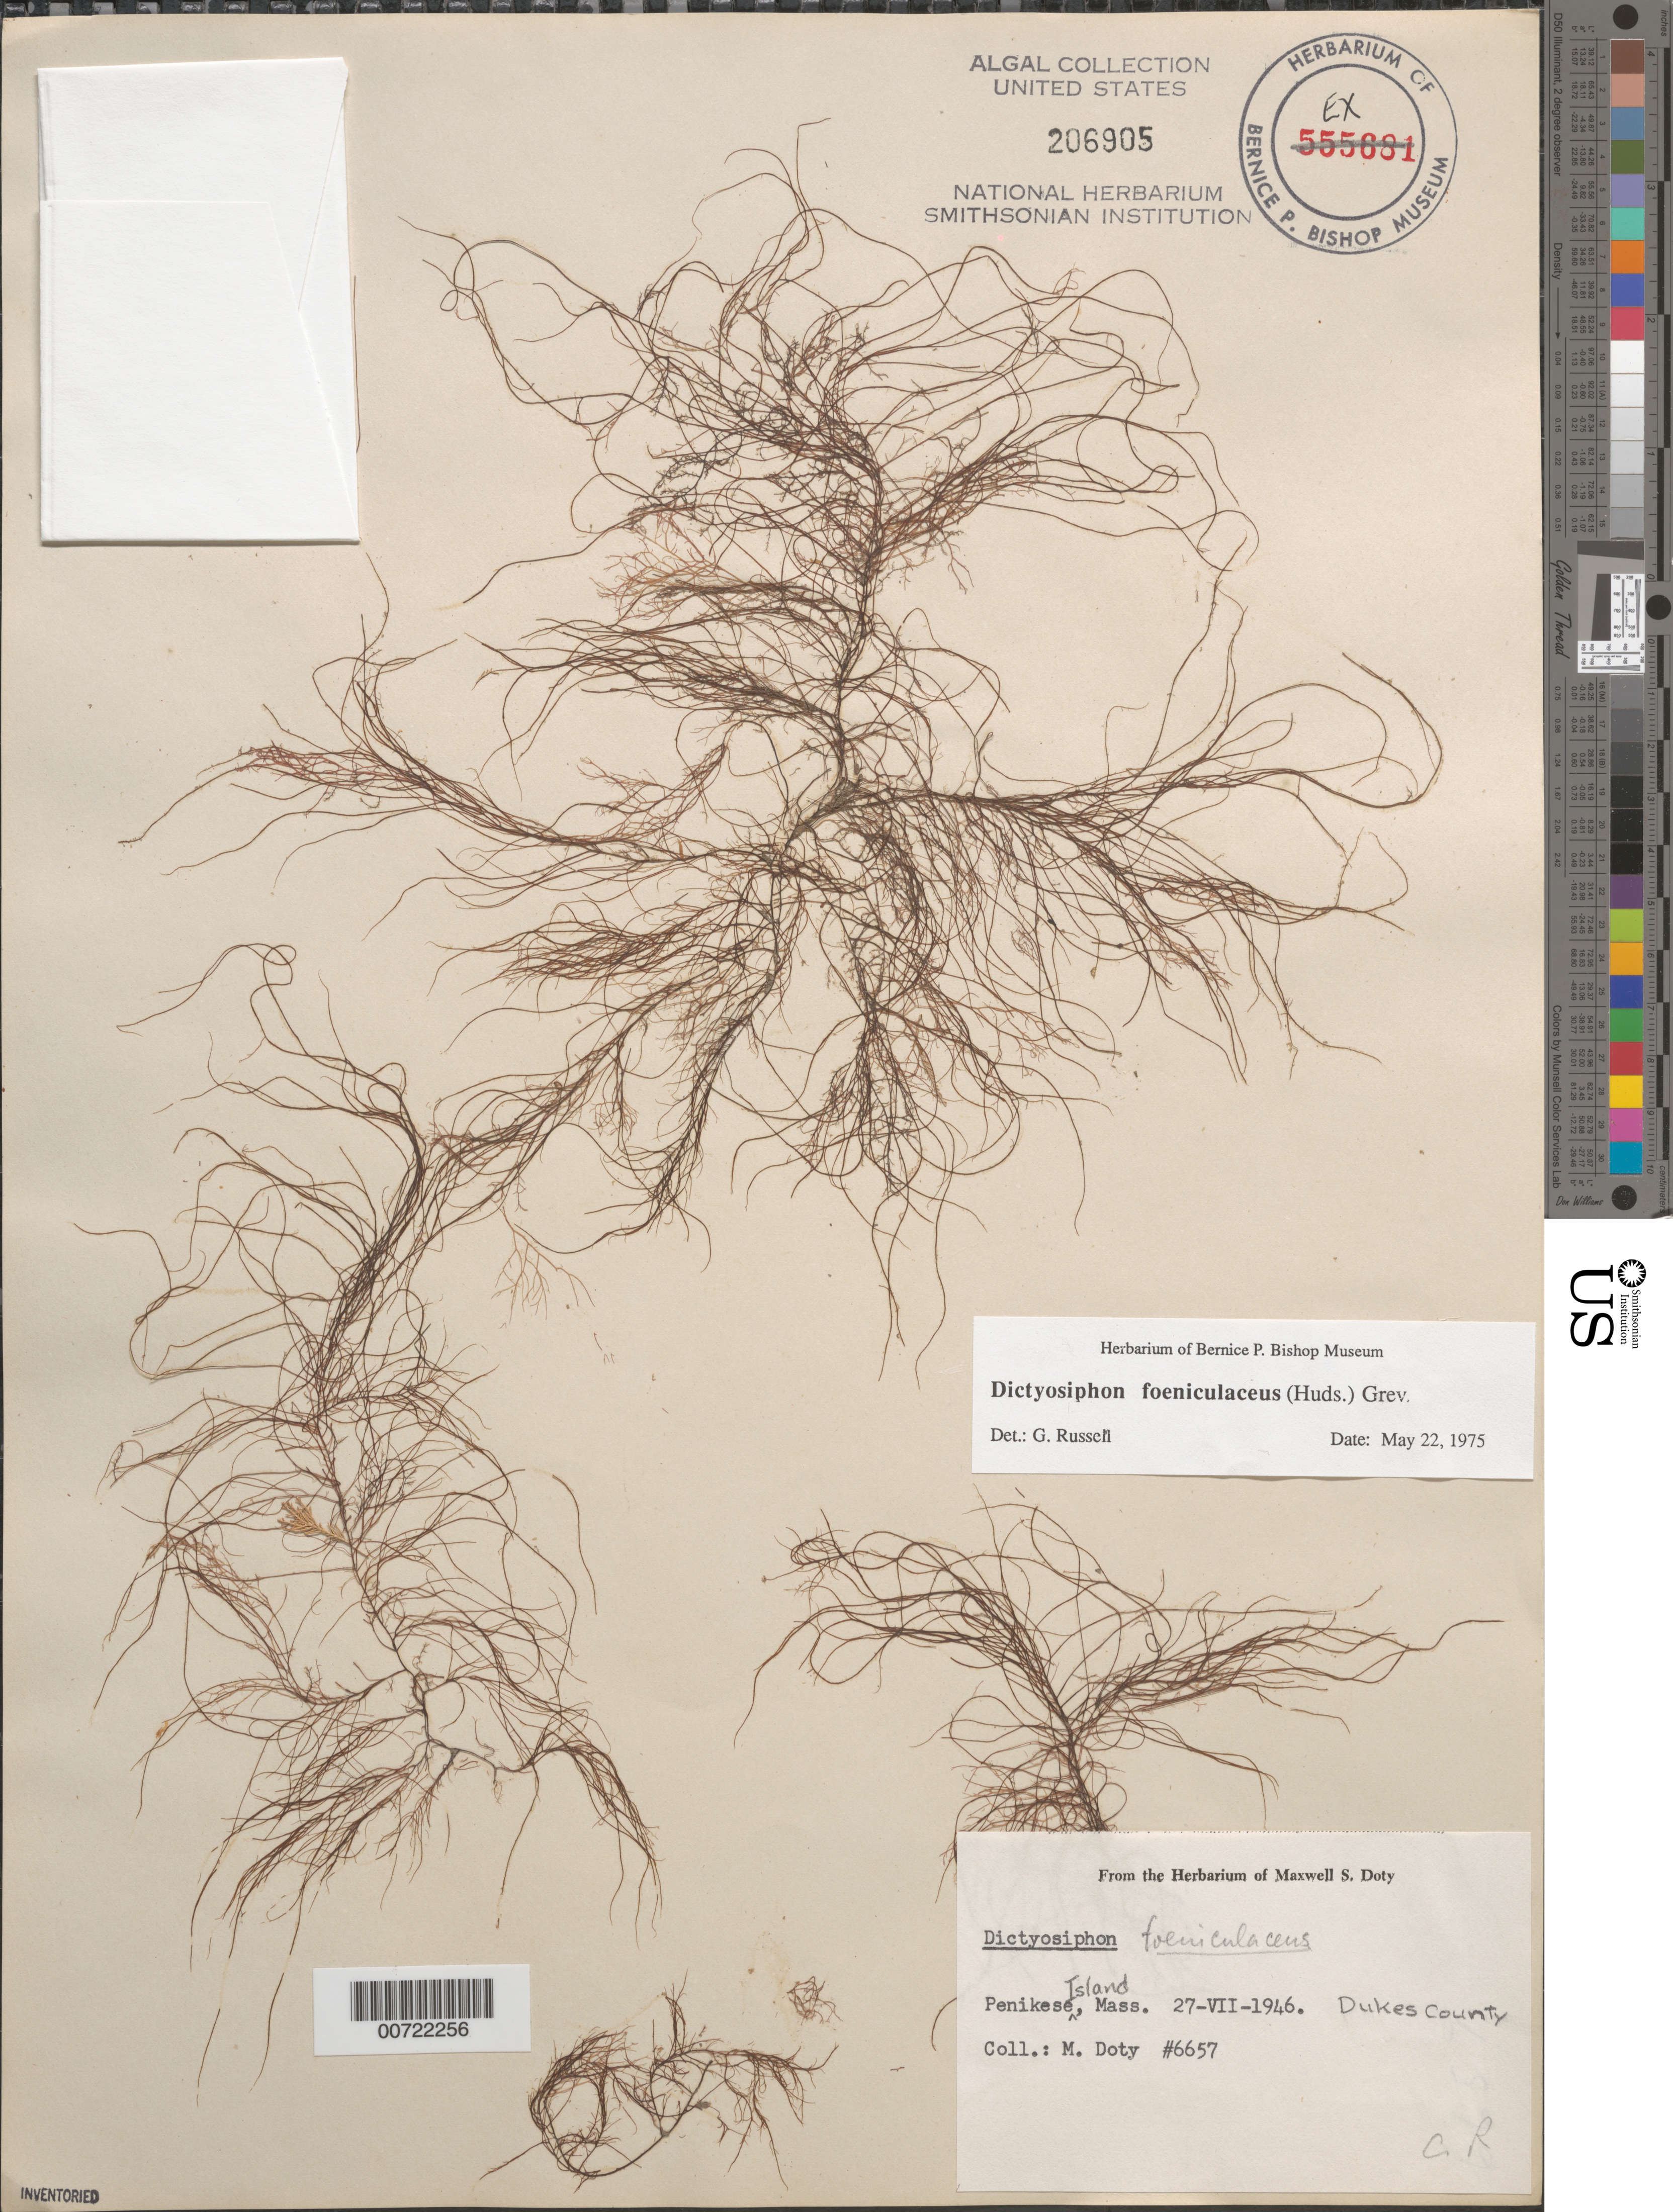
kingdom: Chromista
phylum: Ochrophyta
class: Phaeophyceae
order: Dictyosiphonales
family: Dictyosiphonaceae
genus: Dictyosiphon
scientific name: Dictyosiphon foeniculaceus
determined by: Russell, G. E.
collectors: M. S. Doty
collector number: MSD 6657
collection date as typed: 27 Jul 1946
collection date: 1946-07-27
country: United States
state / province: Massachusetts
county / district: Dukes County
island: Penikese Island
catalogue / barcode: US 206905